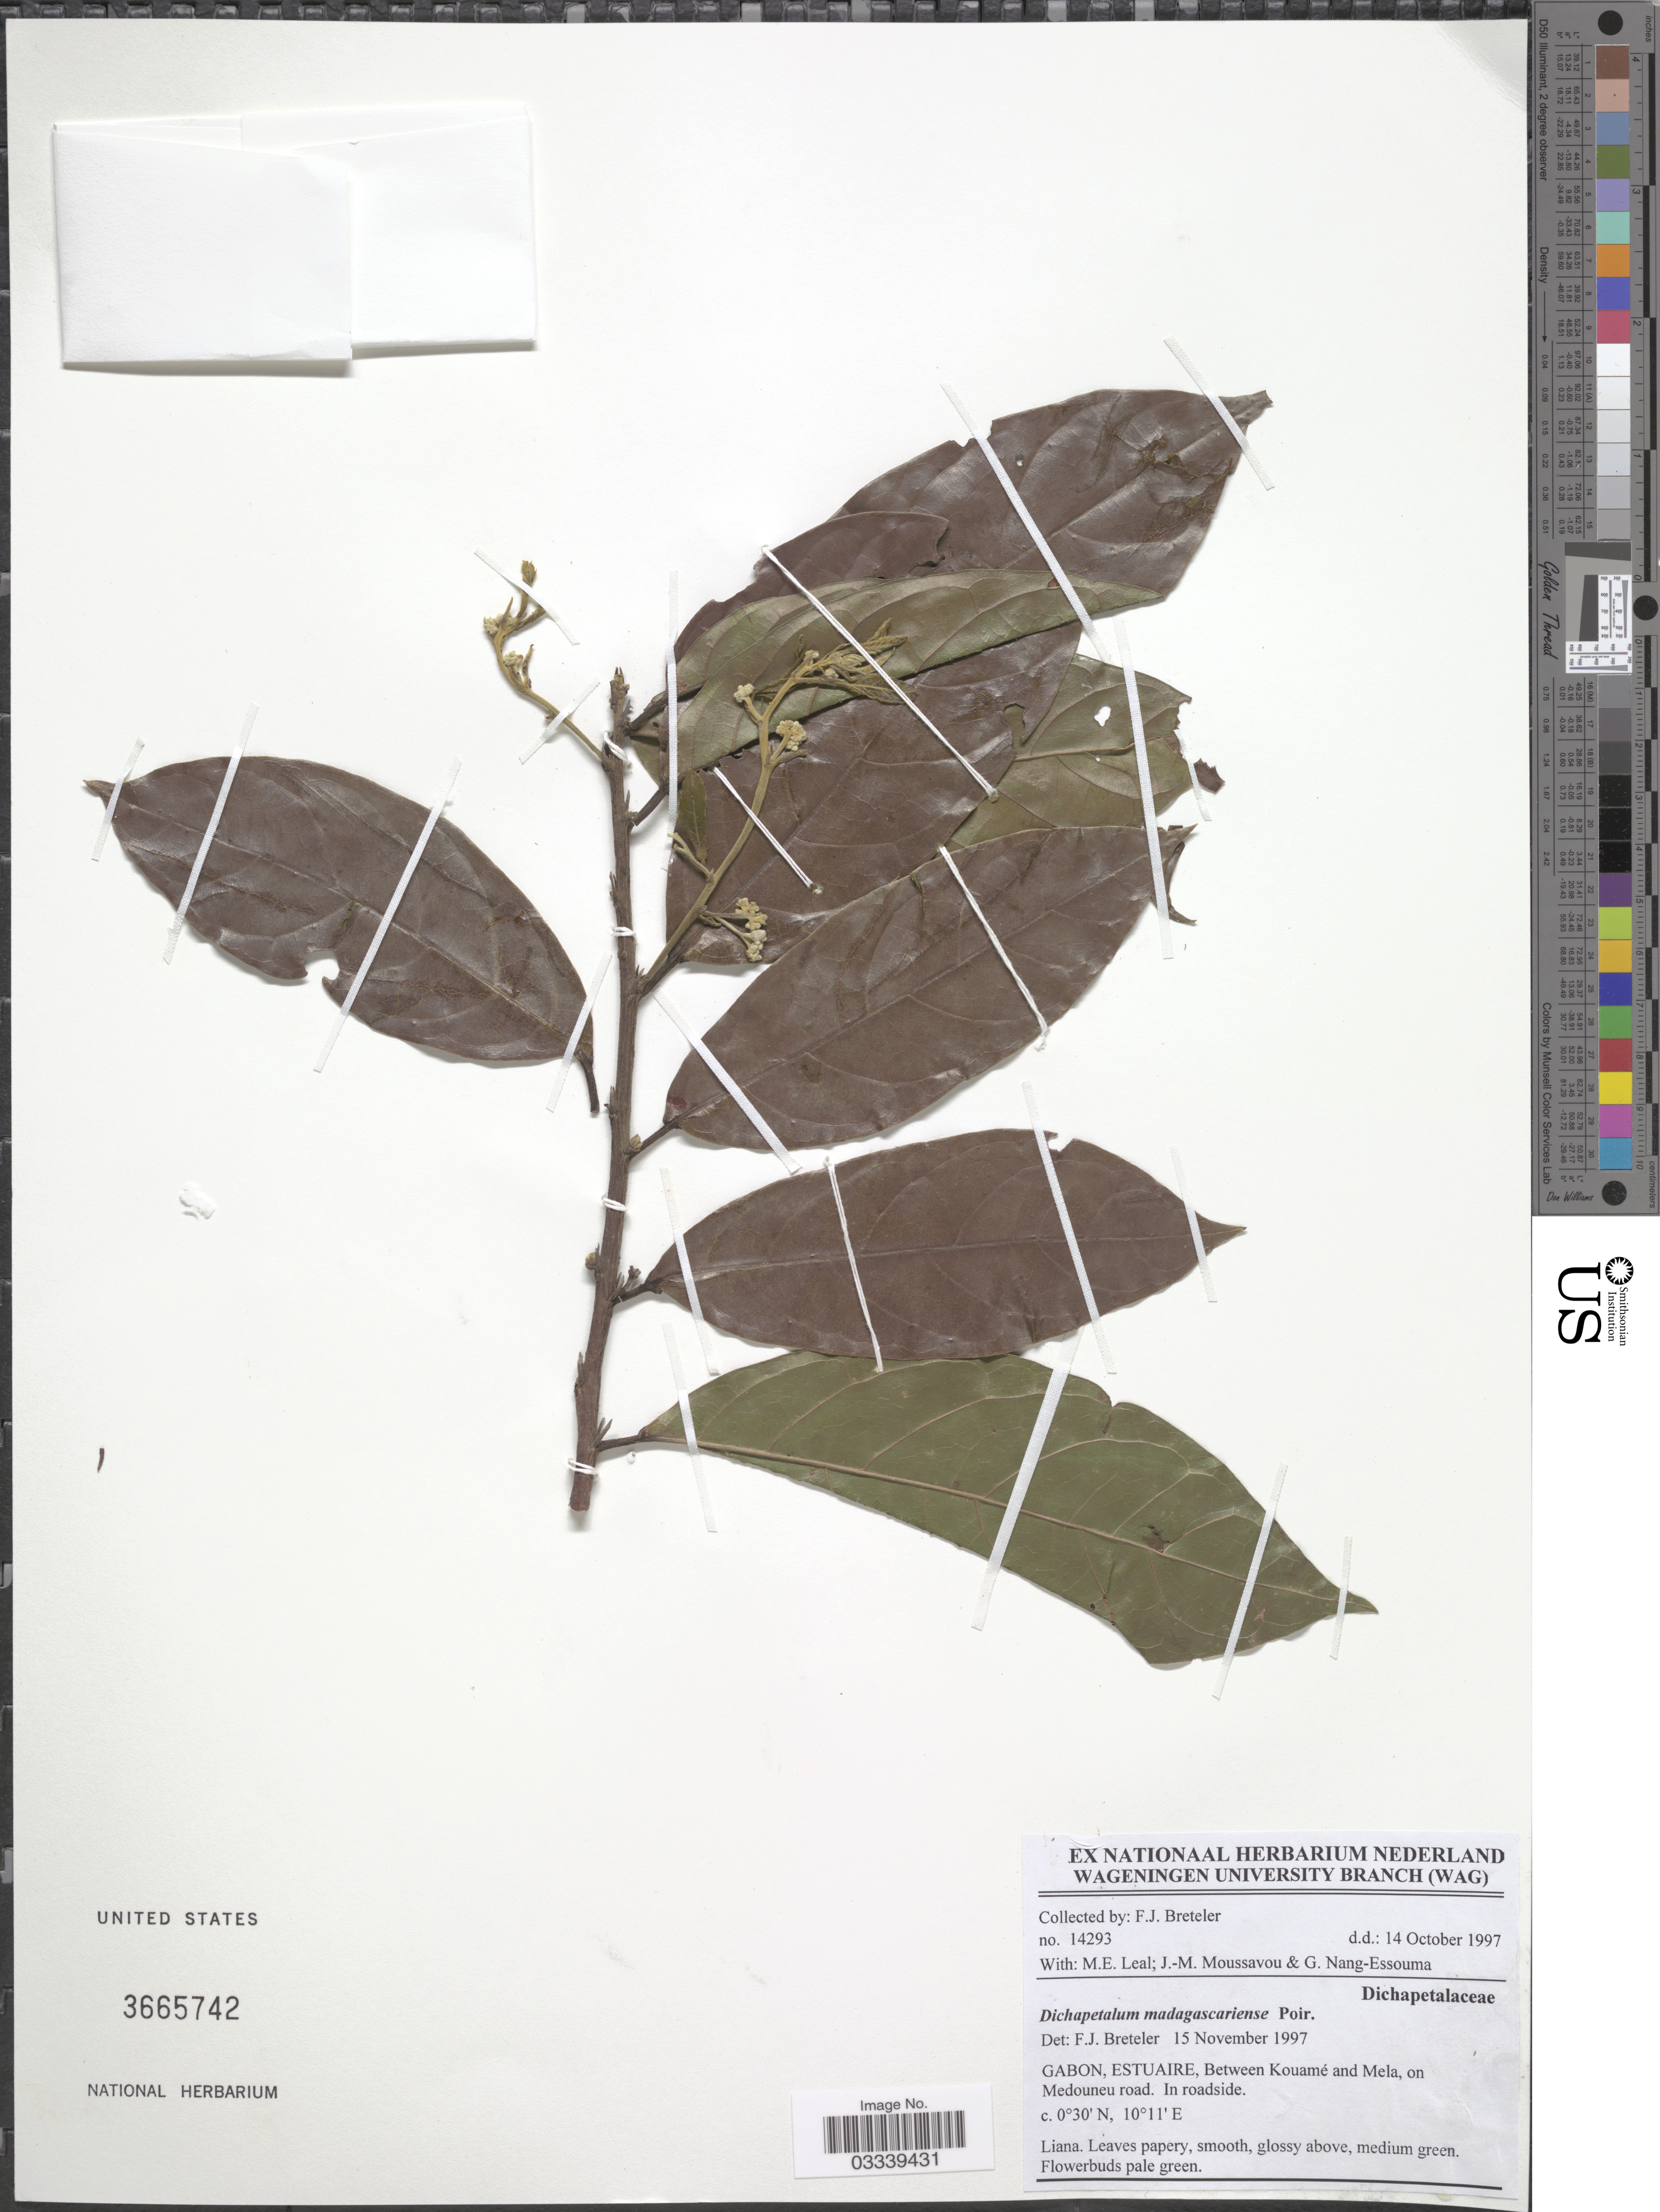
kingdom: Plantae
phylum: Tracheophyta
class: Magnoliopsida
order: Malpighiales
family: Dichapetalaceae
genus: Dichapetalum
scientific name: Dichapetalum madagascariense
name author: Poir.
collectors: F. J. Breteler, M. E. Leal, J. Moussavou & G. Nang-Essouma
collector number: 14293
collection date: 1997-10-14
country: Gabon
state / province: Estuaire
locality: Between Kouamé and Mela, on Medouneu road.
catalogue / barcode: US 3665742